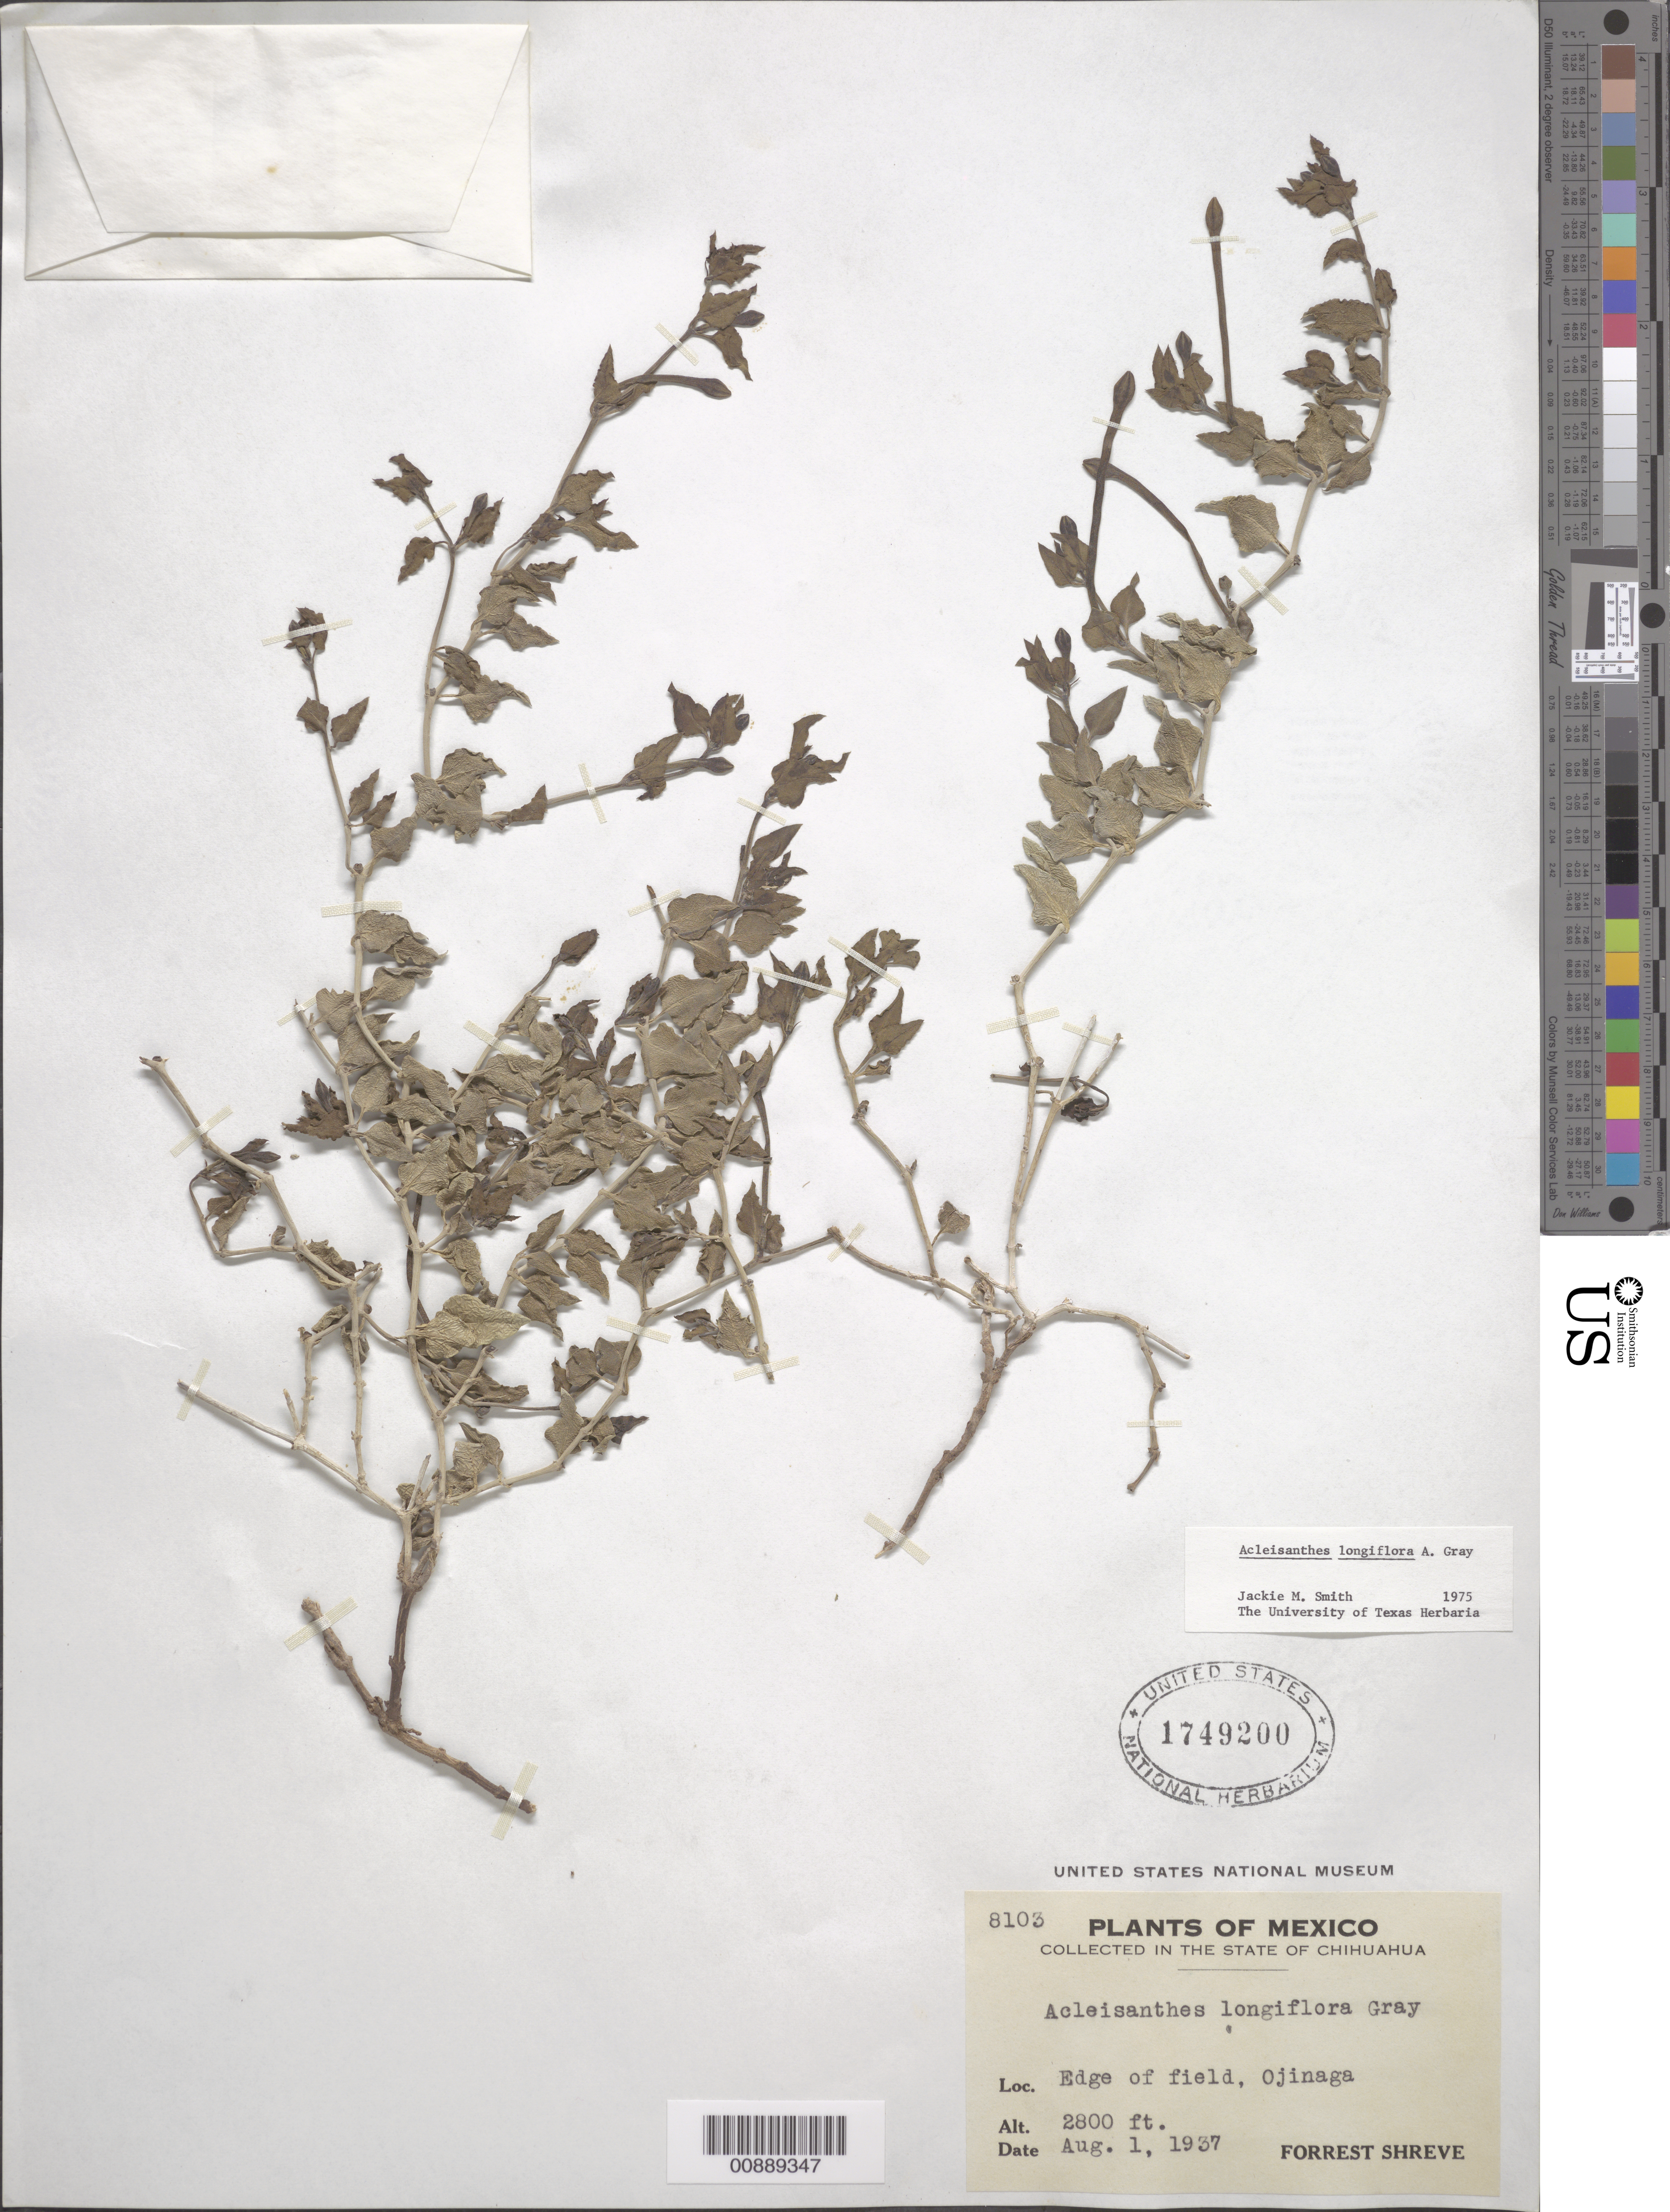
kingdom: Plantae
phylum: Tracheophyta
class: Magnoliopsida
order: Caryophyllales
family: Nyctaginaceae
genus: Acleisanthes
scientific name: Acleisanthes longiflora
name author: A. Gray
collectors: F. Shreve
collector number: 8103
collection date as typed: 01 Aug 1937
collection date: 1937-08-01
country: Mexico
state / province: Chihuahua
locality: Ojinaga, Chihuahua.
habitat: Edge of field.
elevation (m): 853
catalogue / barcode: US 1749200